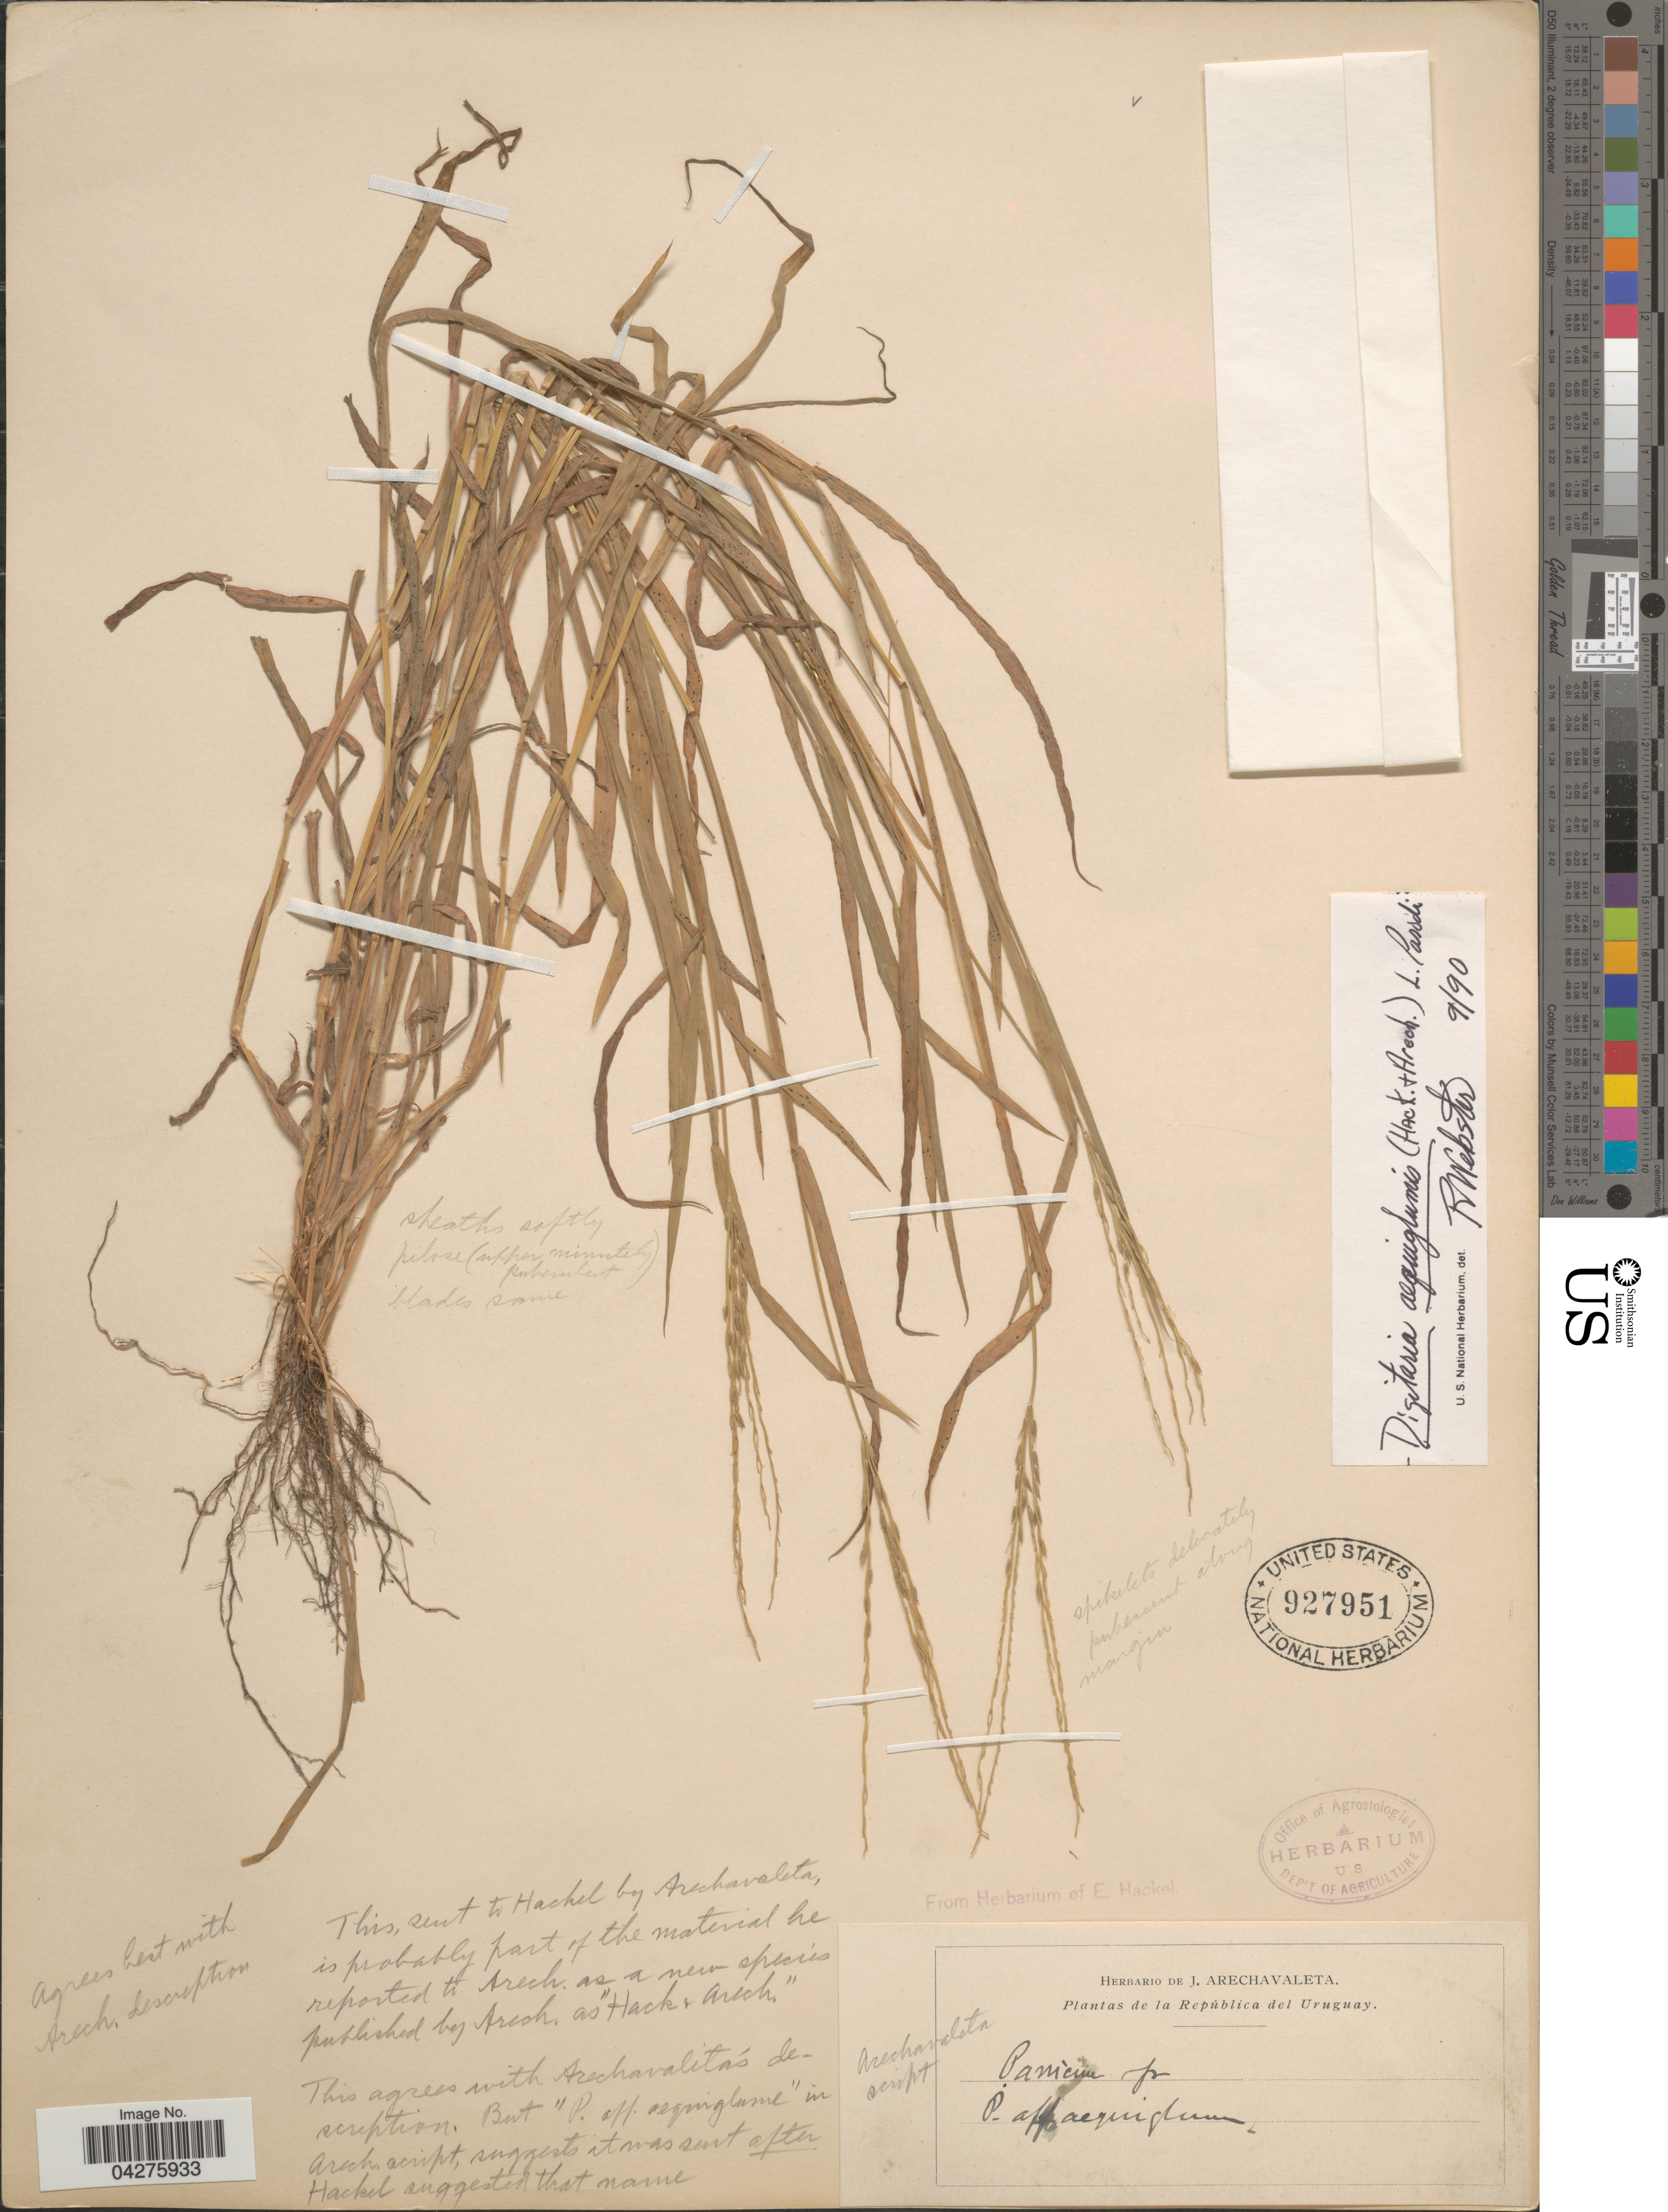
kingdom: Plantae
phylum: Tracheophyta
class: Liliopsida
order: Poales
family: Poaceae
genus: Digitaria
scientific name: Digitaria aequiglumis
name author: (Hack. & Arechav.) Parodi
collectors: ex herb. de J. Arechavaleta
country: Uruguay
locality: República del Uruguay.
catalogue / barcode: US 927951